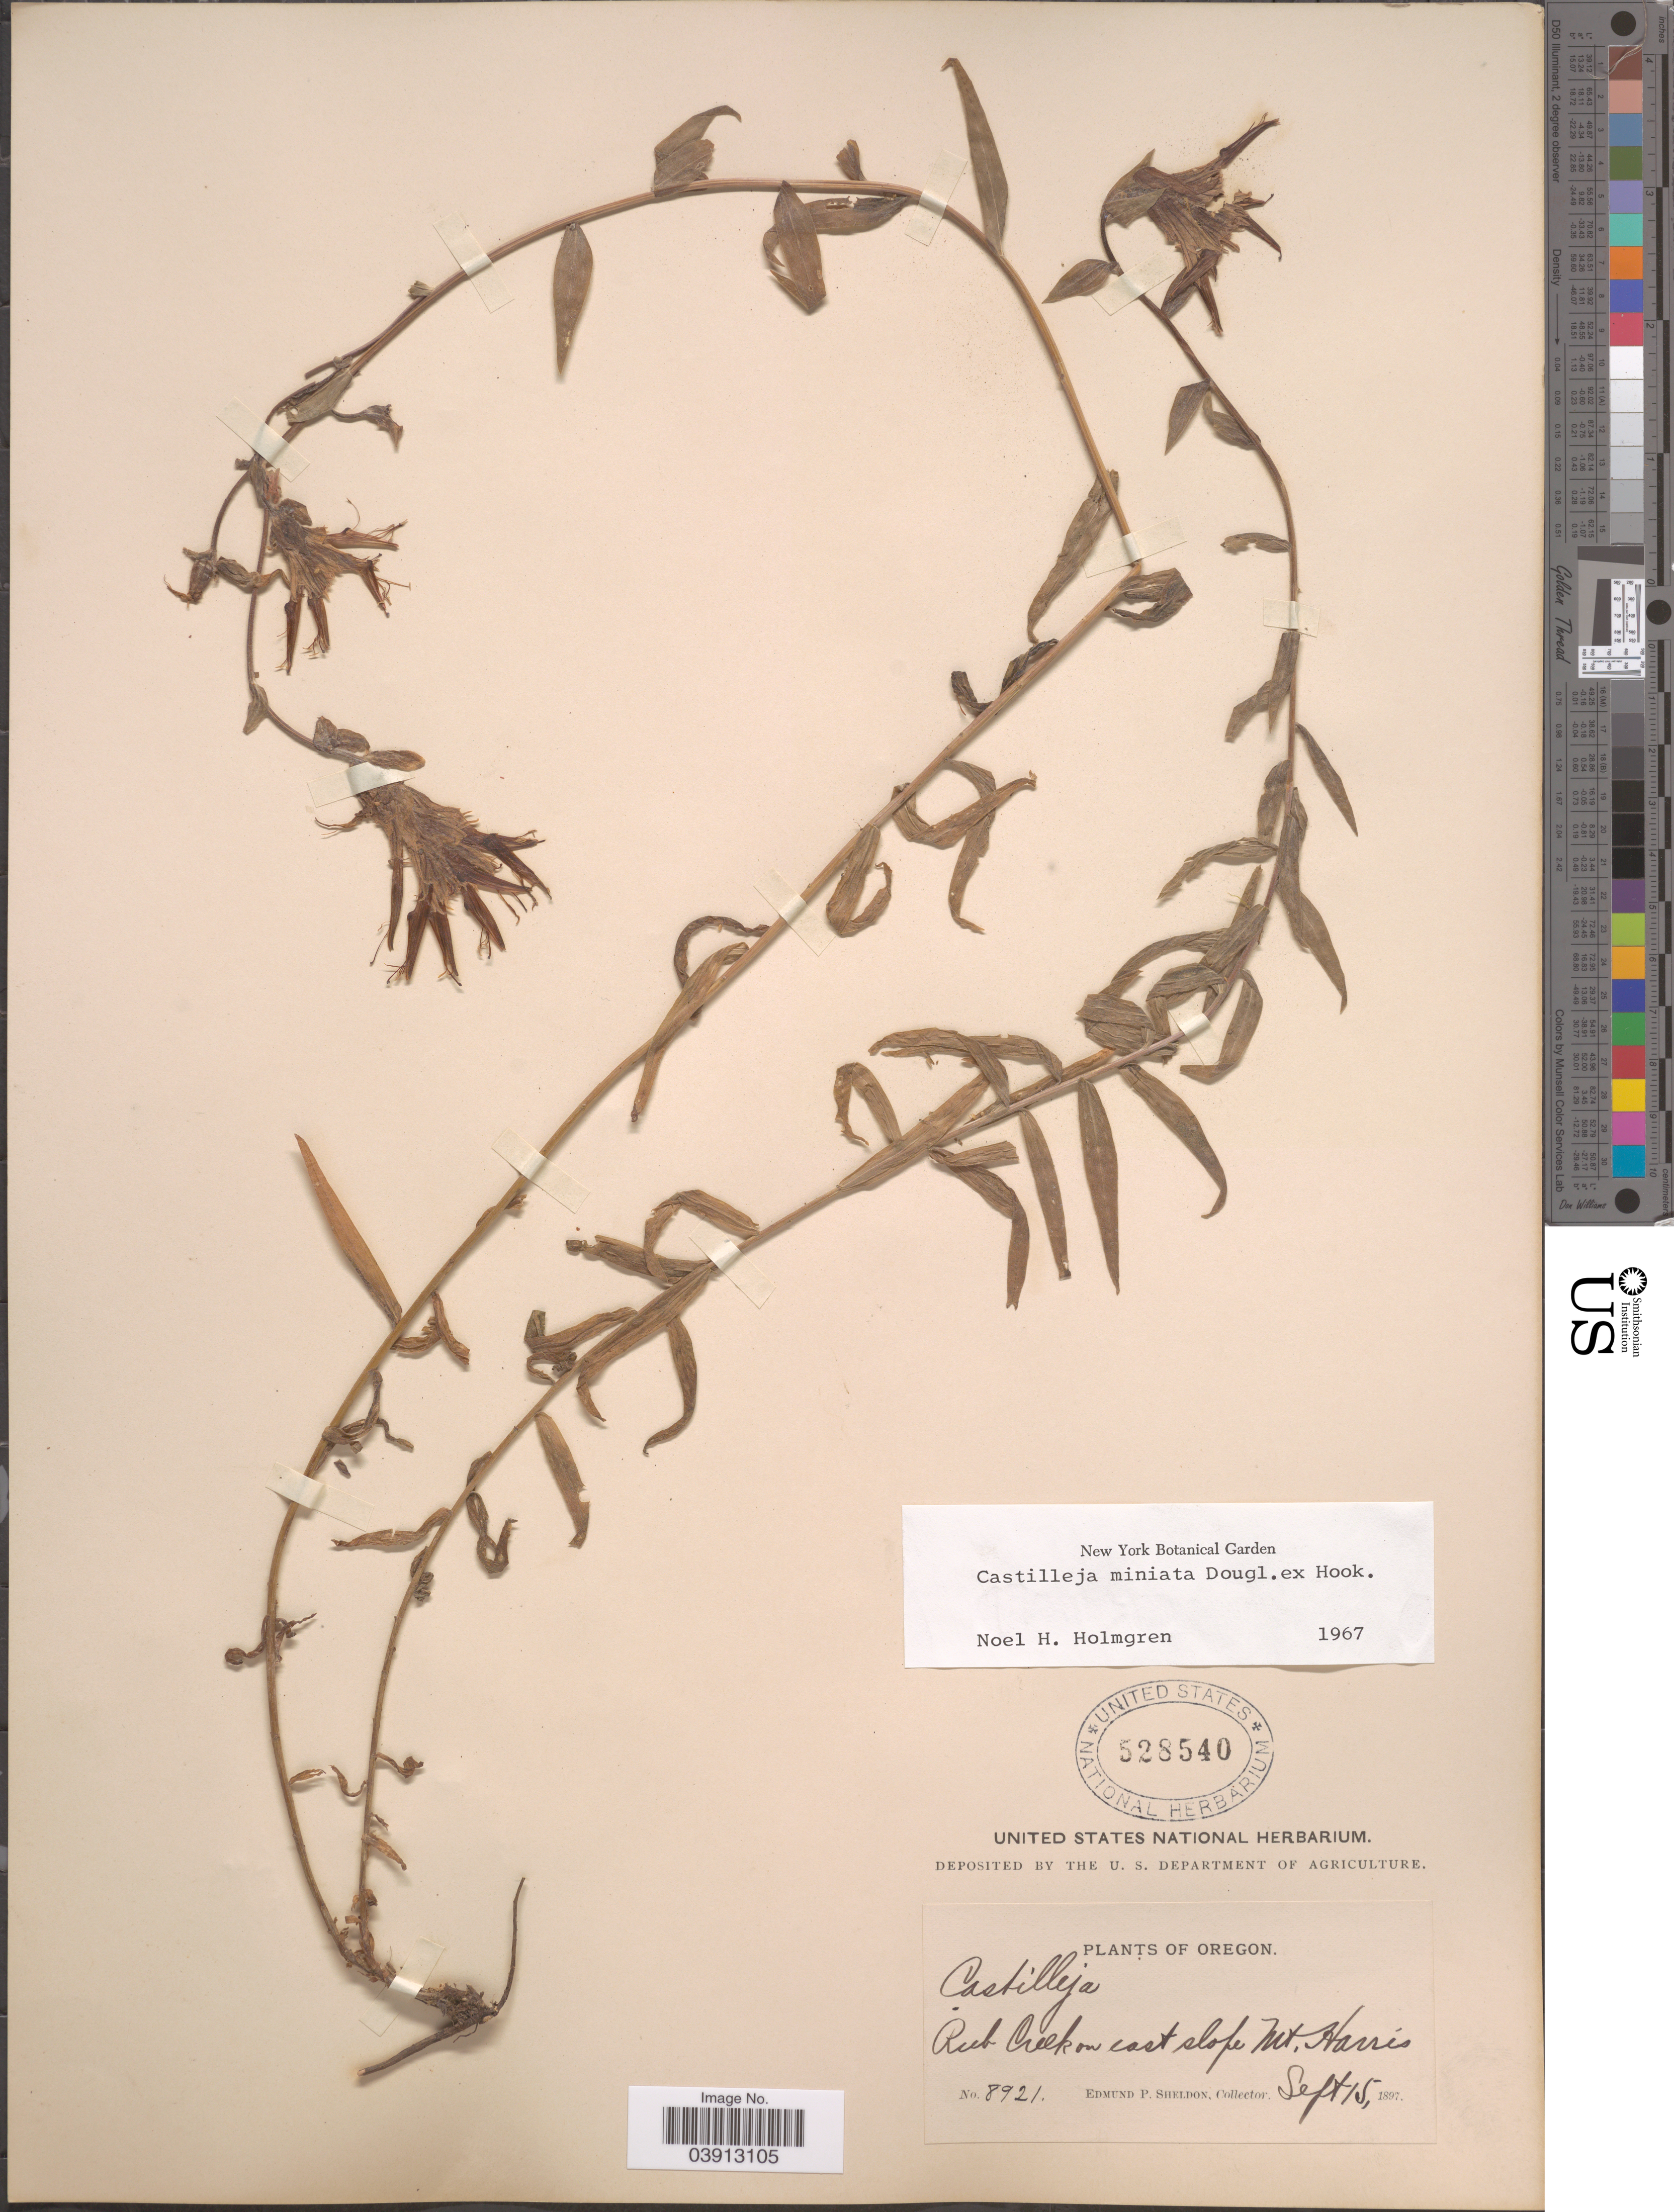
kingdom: Plantae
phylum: Tracheophyta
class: Magnoliopsida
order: Lamiales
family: Orobanchaceae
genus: Castilleja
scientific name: Castilleja miniata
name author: Douglas ex Hook.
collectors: E. P. Sheldon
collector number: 8921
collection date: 1897-09-15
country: United States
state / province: Oregon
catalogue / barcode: US 528540